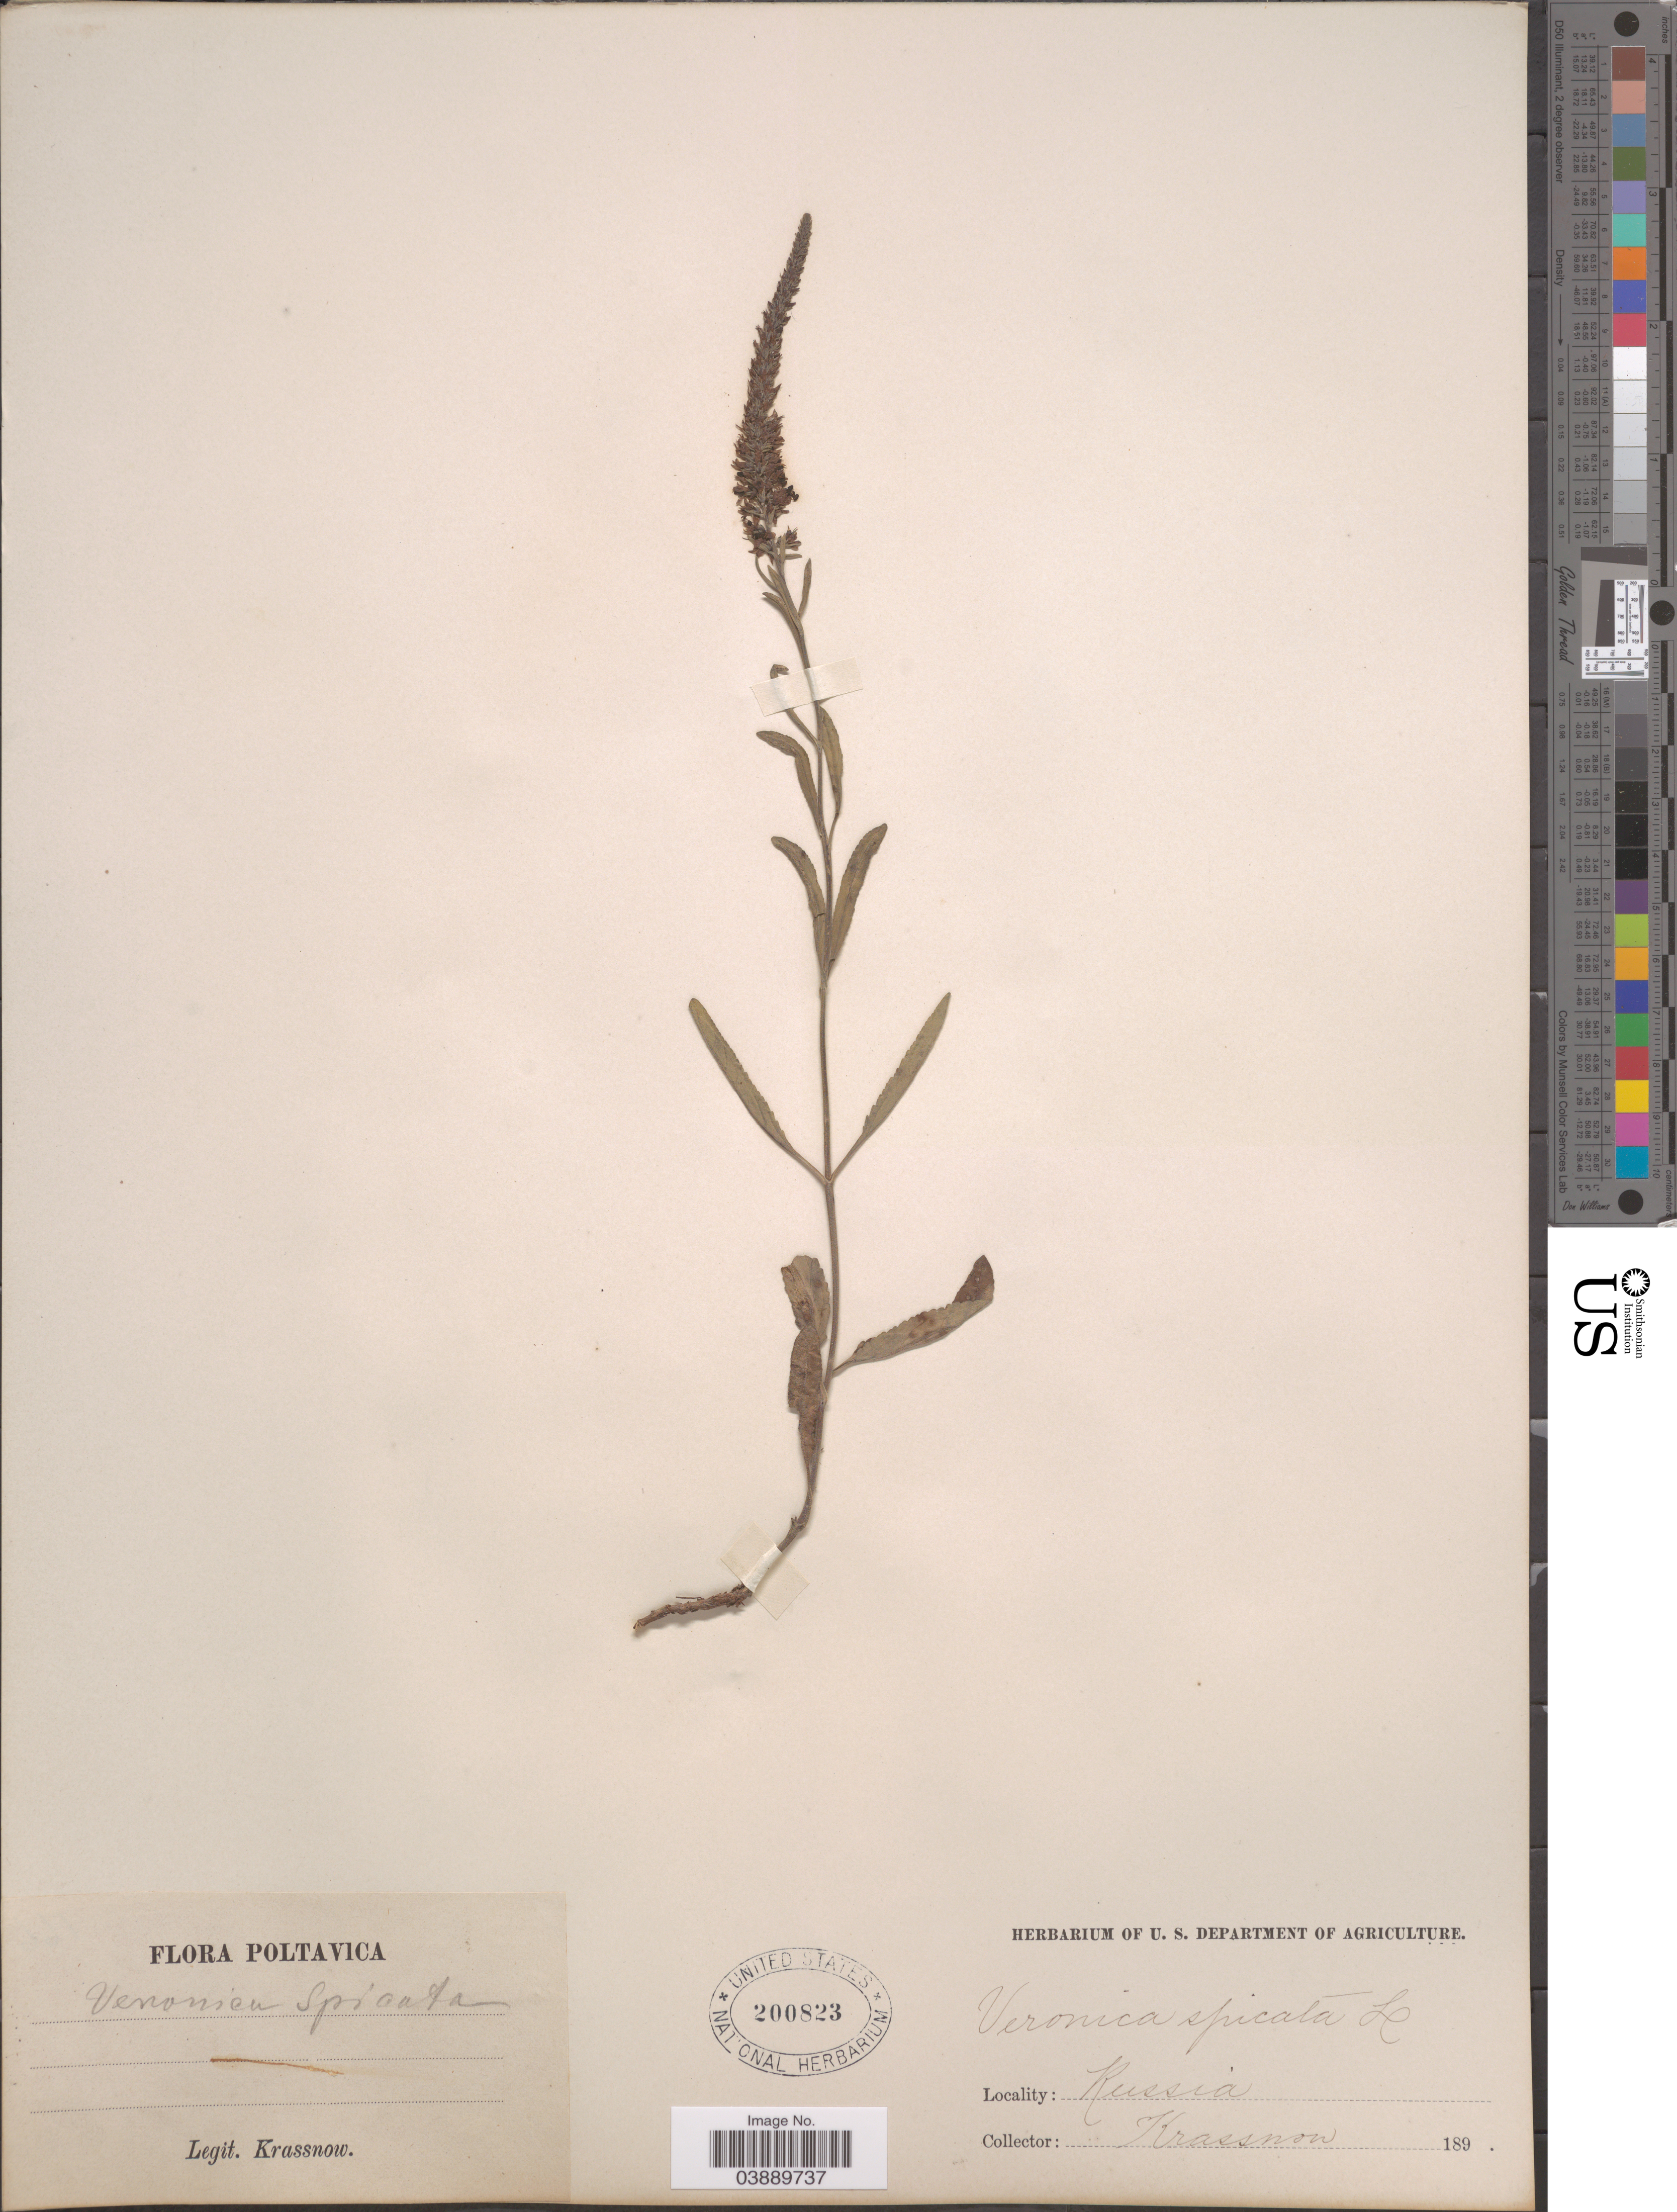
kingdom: Plantae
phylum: Tracheophyta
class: Magnoliopsida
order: Lamiales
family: Plantaginaceae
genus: Veronica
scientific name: Veronica spicata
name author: L.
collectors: -. Krassnow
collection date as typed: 189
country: Ukraine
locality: Poltavica.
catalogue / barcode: US 200823